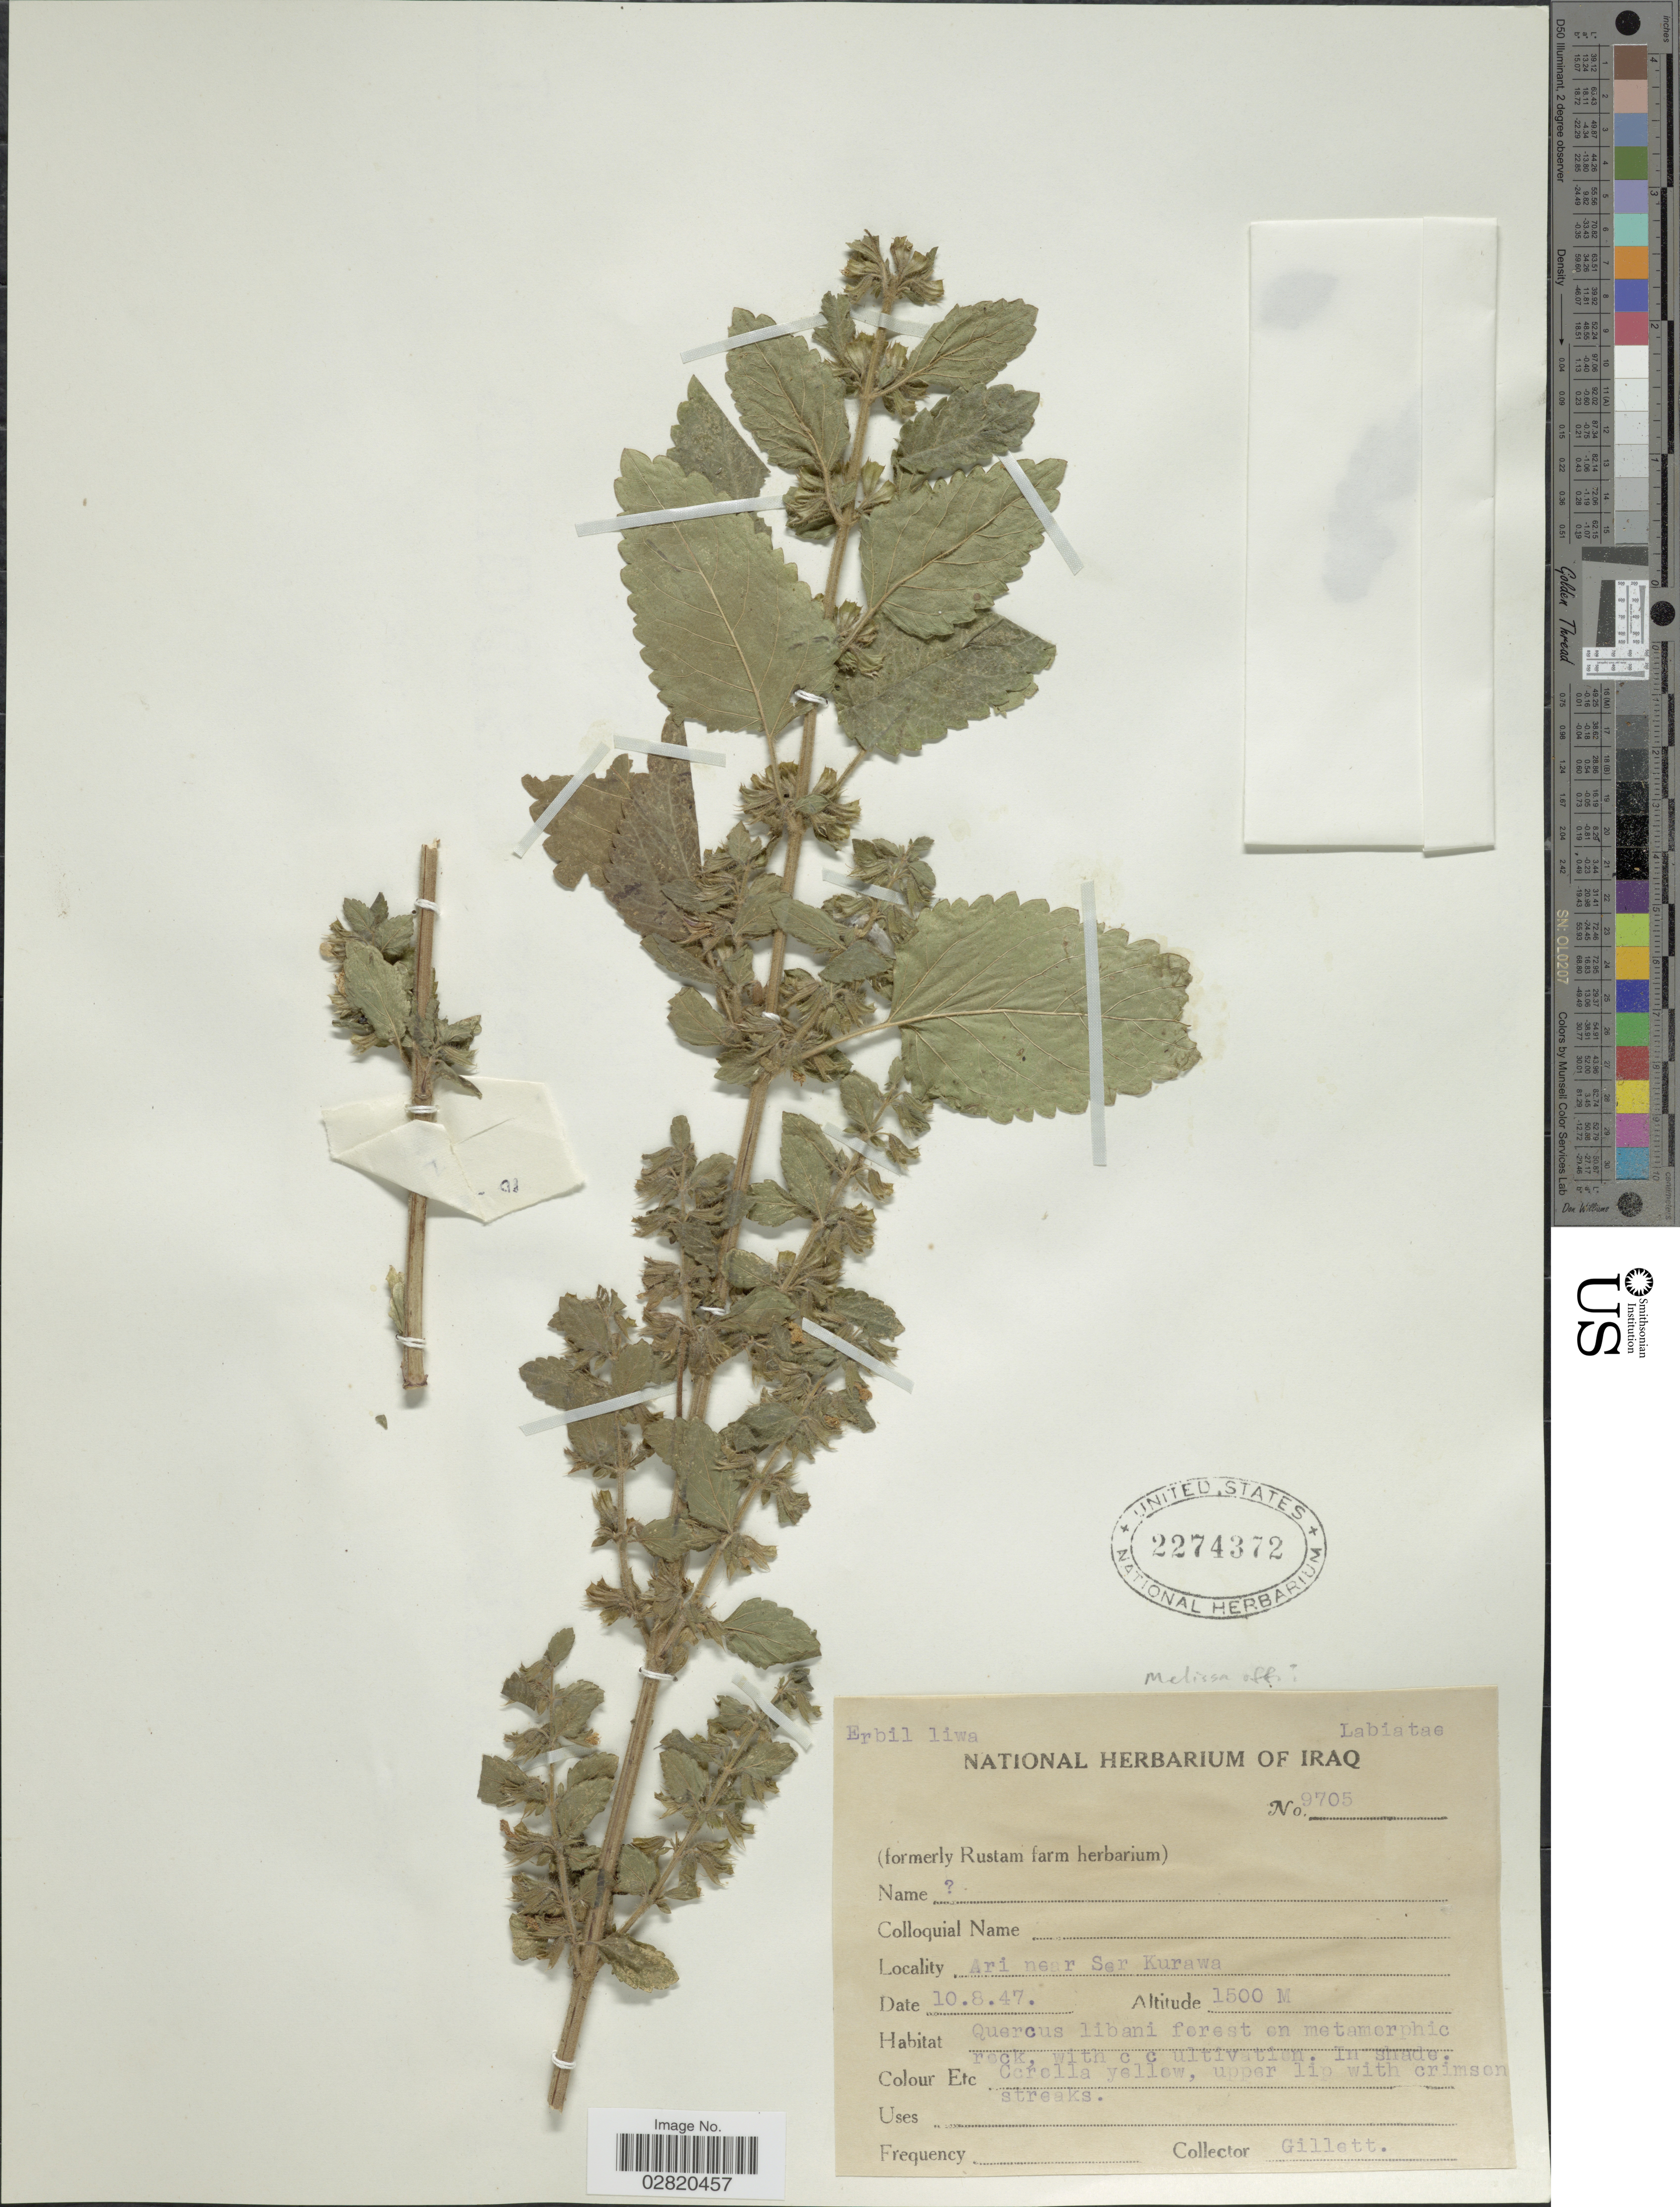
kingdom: Plantae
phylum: Tracheophyta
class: Magnoliopsida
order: Lamiales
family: Lamiaceae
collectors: Gillett, --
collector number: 9705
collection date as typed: Transcribed d/m/y: 10/8/47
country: Iraq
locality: Erbil liwa. Ari near Ser Kurawa.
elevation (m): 1500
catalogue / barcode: US 2274372